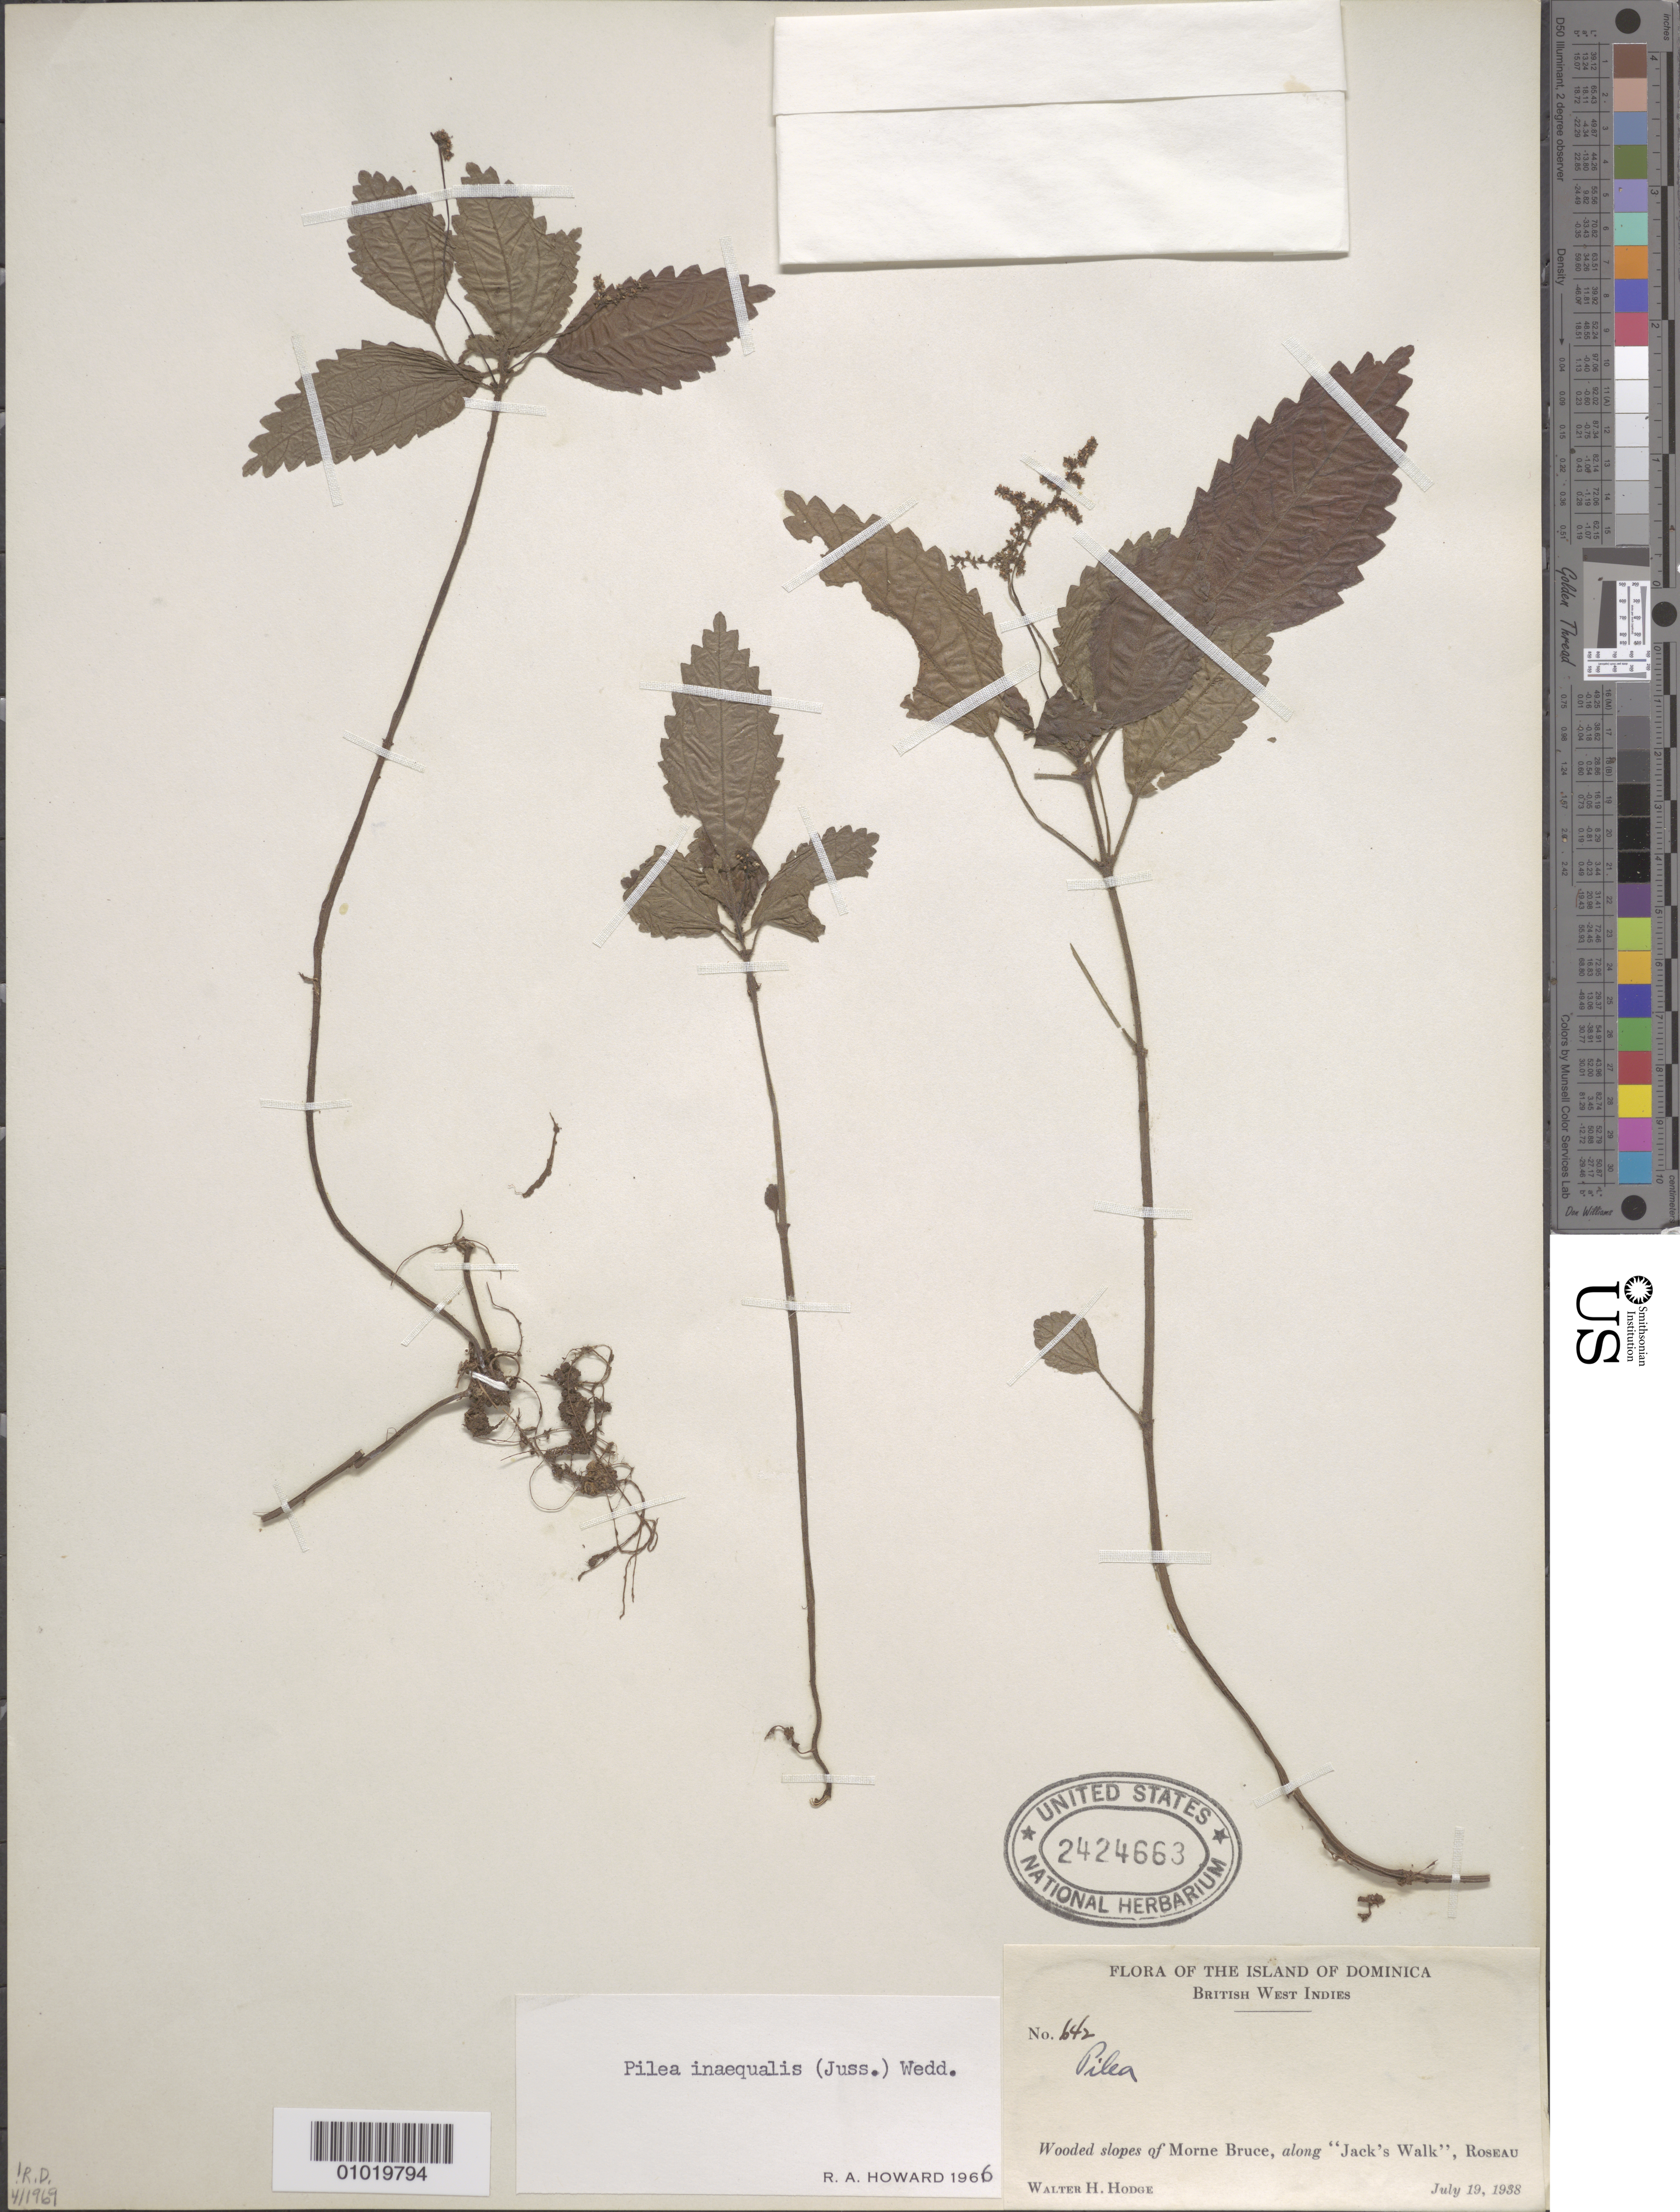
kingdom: Plantae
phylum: Tracheophyta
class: Magnoliopsida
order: Rosales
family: Urticaceae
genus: Pilea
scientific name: Pilea inaequalis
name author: (Juss. ex Poir.) Wedd.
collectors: W. Hodge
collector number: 642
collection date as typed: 19 Jul 1938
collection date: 1938-07-19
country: Dominica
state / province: St. George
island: Dominica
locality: Wooded slopes of Morne Bruce, along "Jack's Walk", Roseau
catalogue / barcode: US 2424663